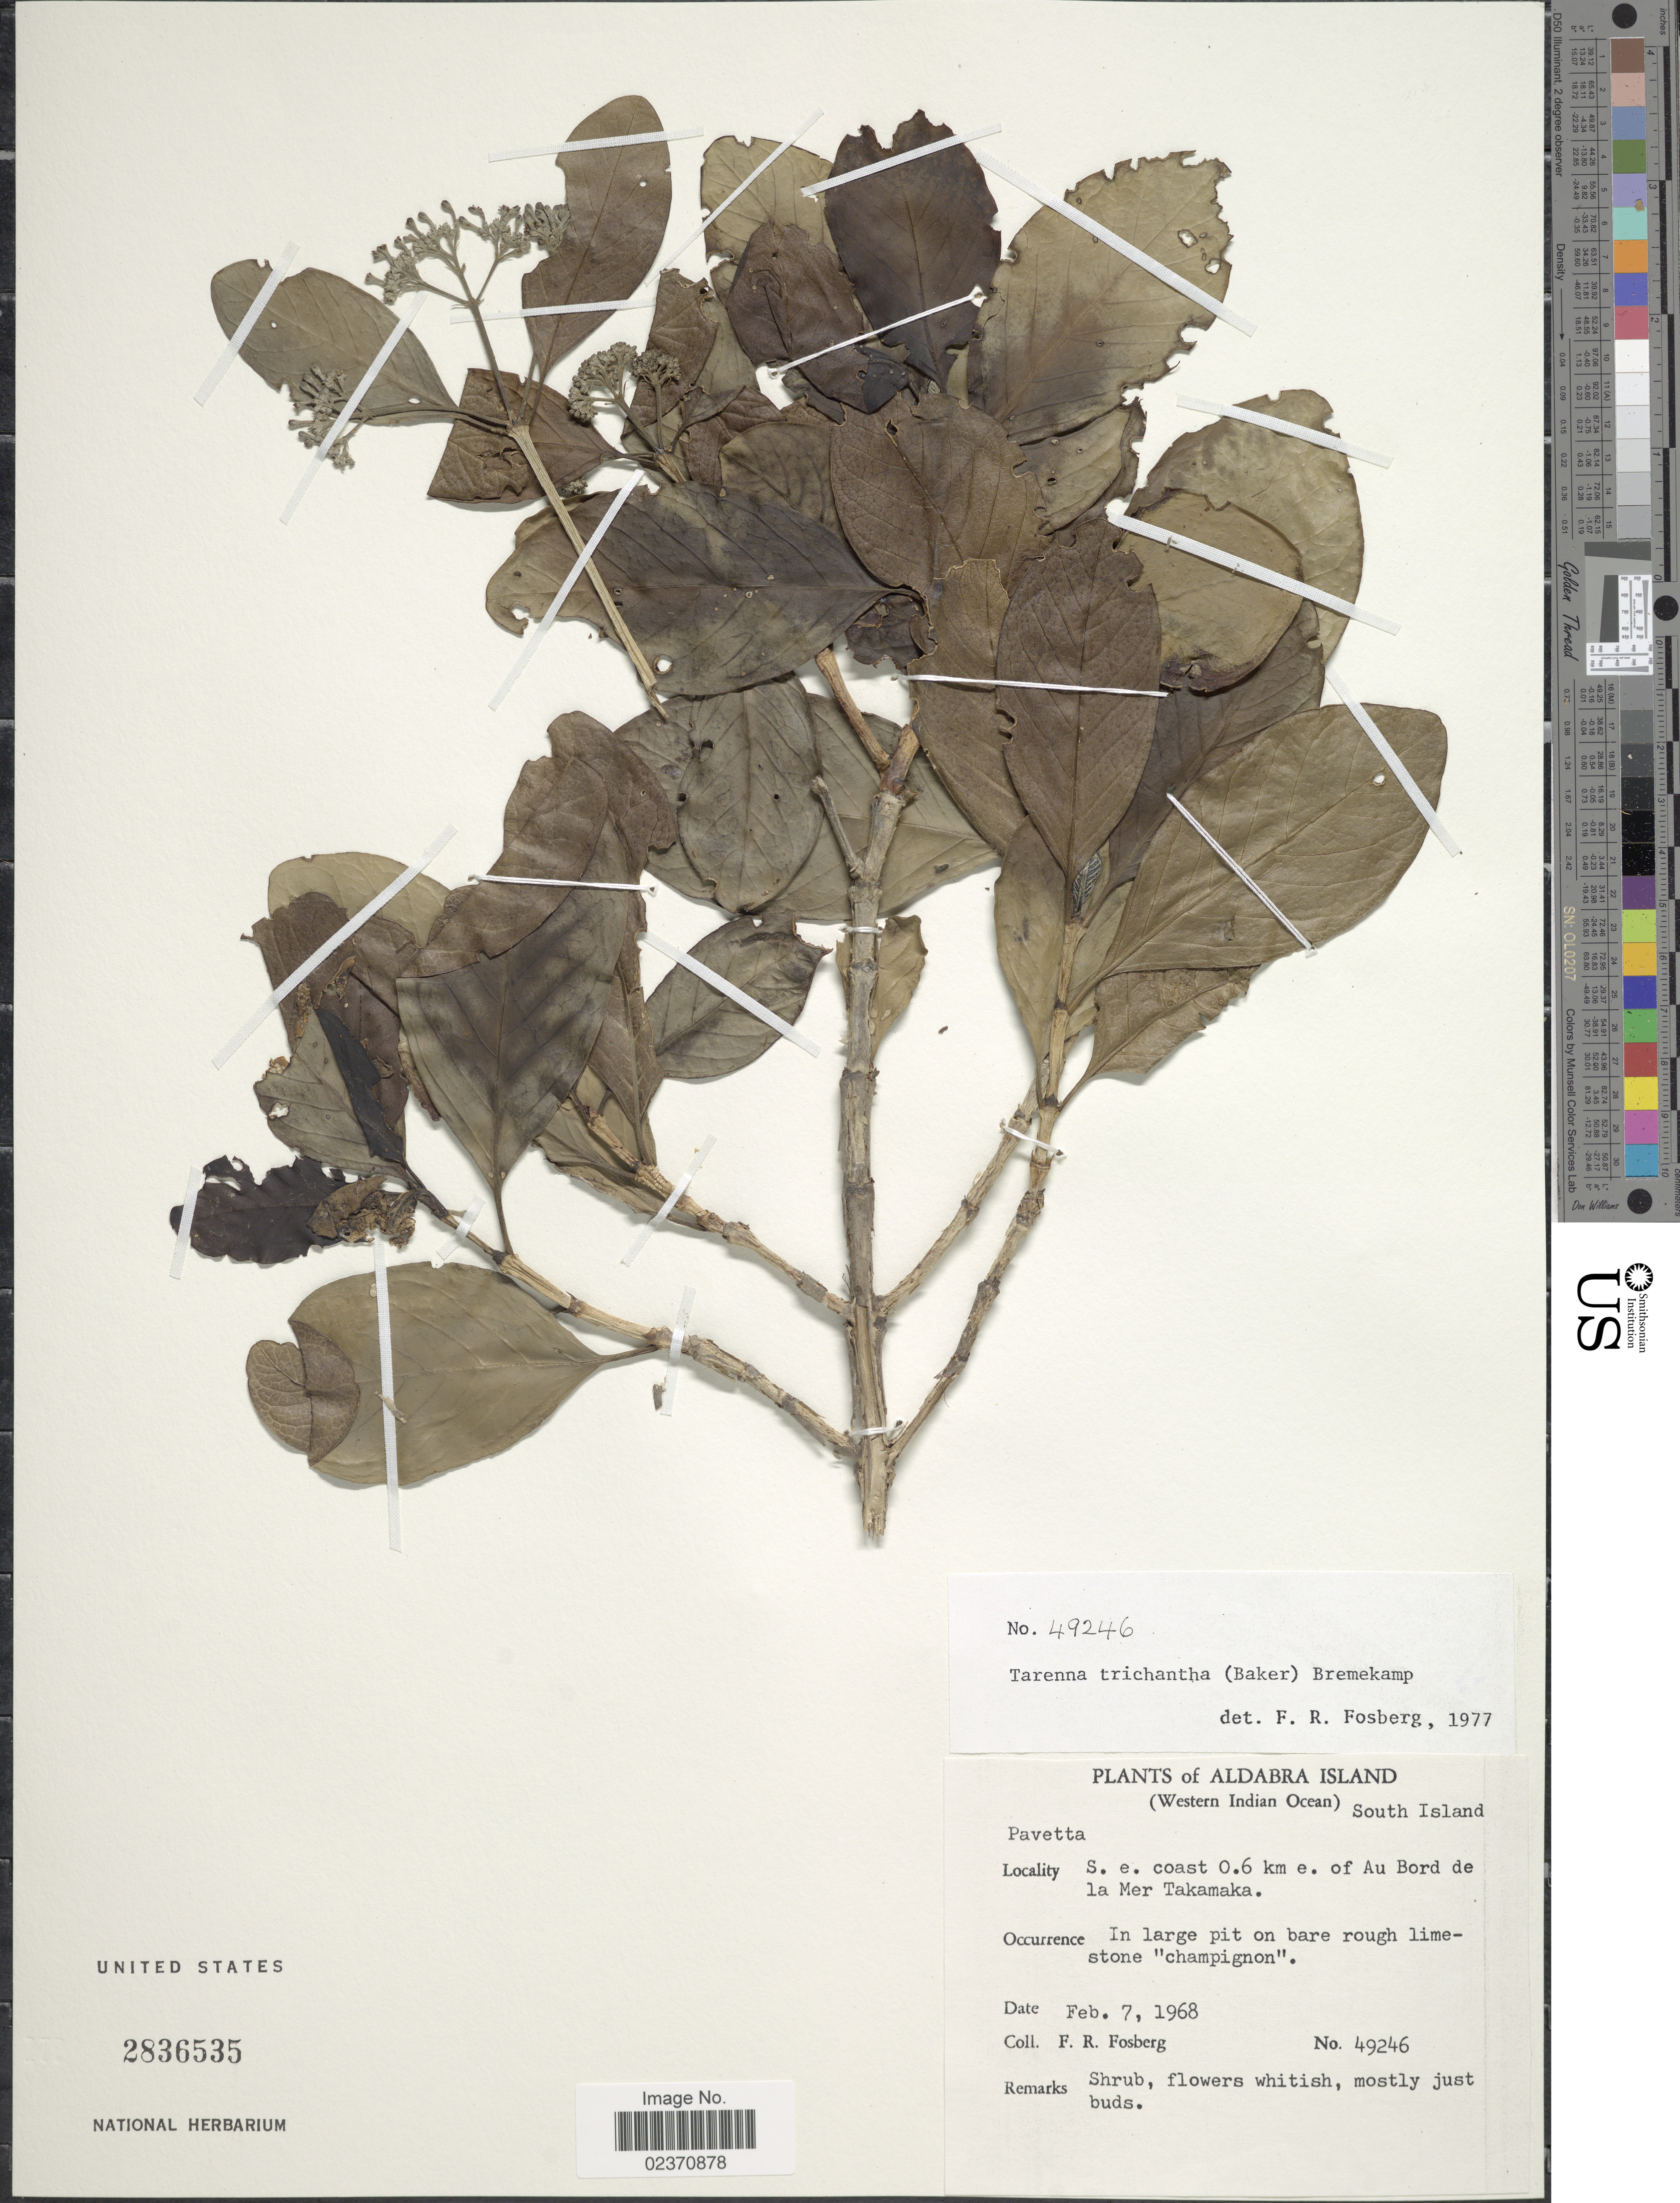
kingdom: Plantae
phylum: Tracheophyta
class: Magnoliopsida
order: Gentianales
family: Rubiaceae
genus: Paracephaelis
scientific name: Paracephaelis trichantha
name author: (Baker) De Block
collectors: F. R. Fosberg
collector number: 49246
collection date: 1968-02-07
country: Seychelles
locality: Aldabra Island, (Western Indian Ocean) South Island, S. e. coast 0.6 km e. of Au Bord de la Mer Takamaka.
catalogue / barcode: US 2836535